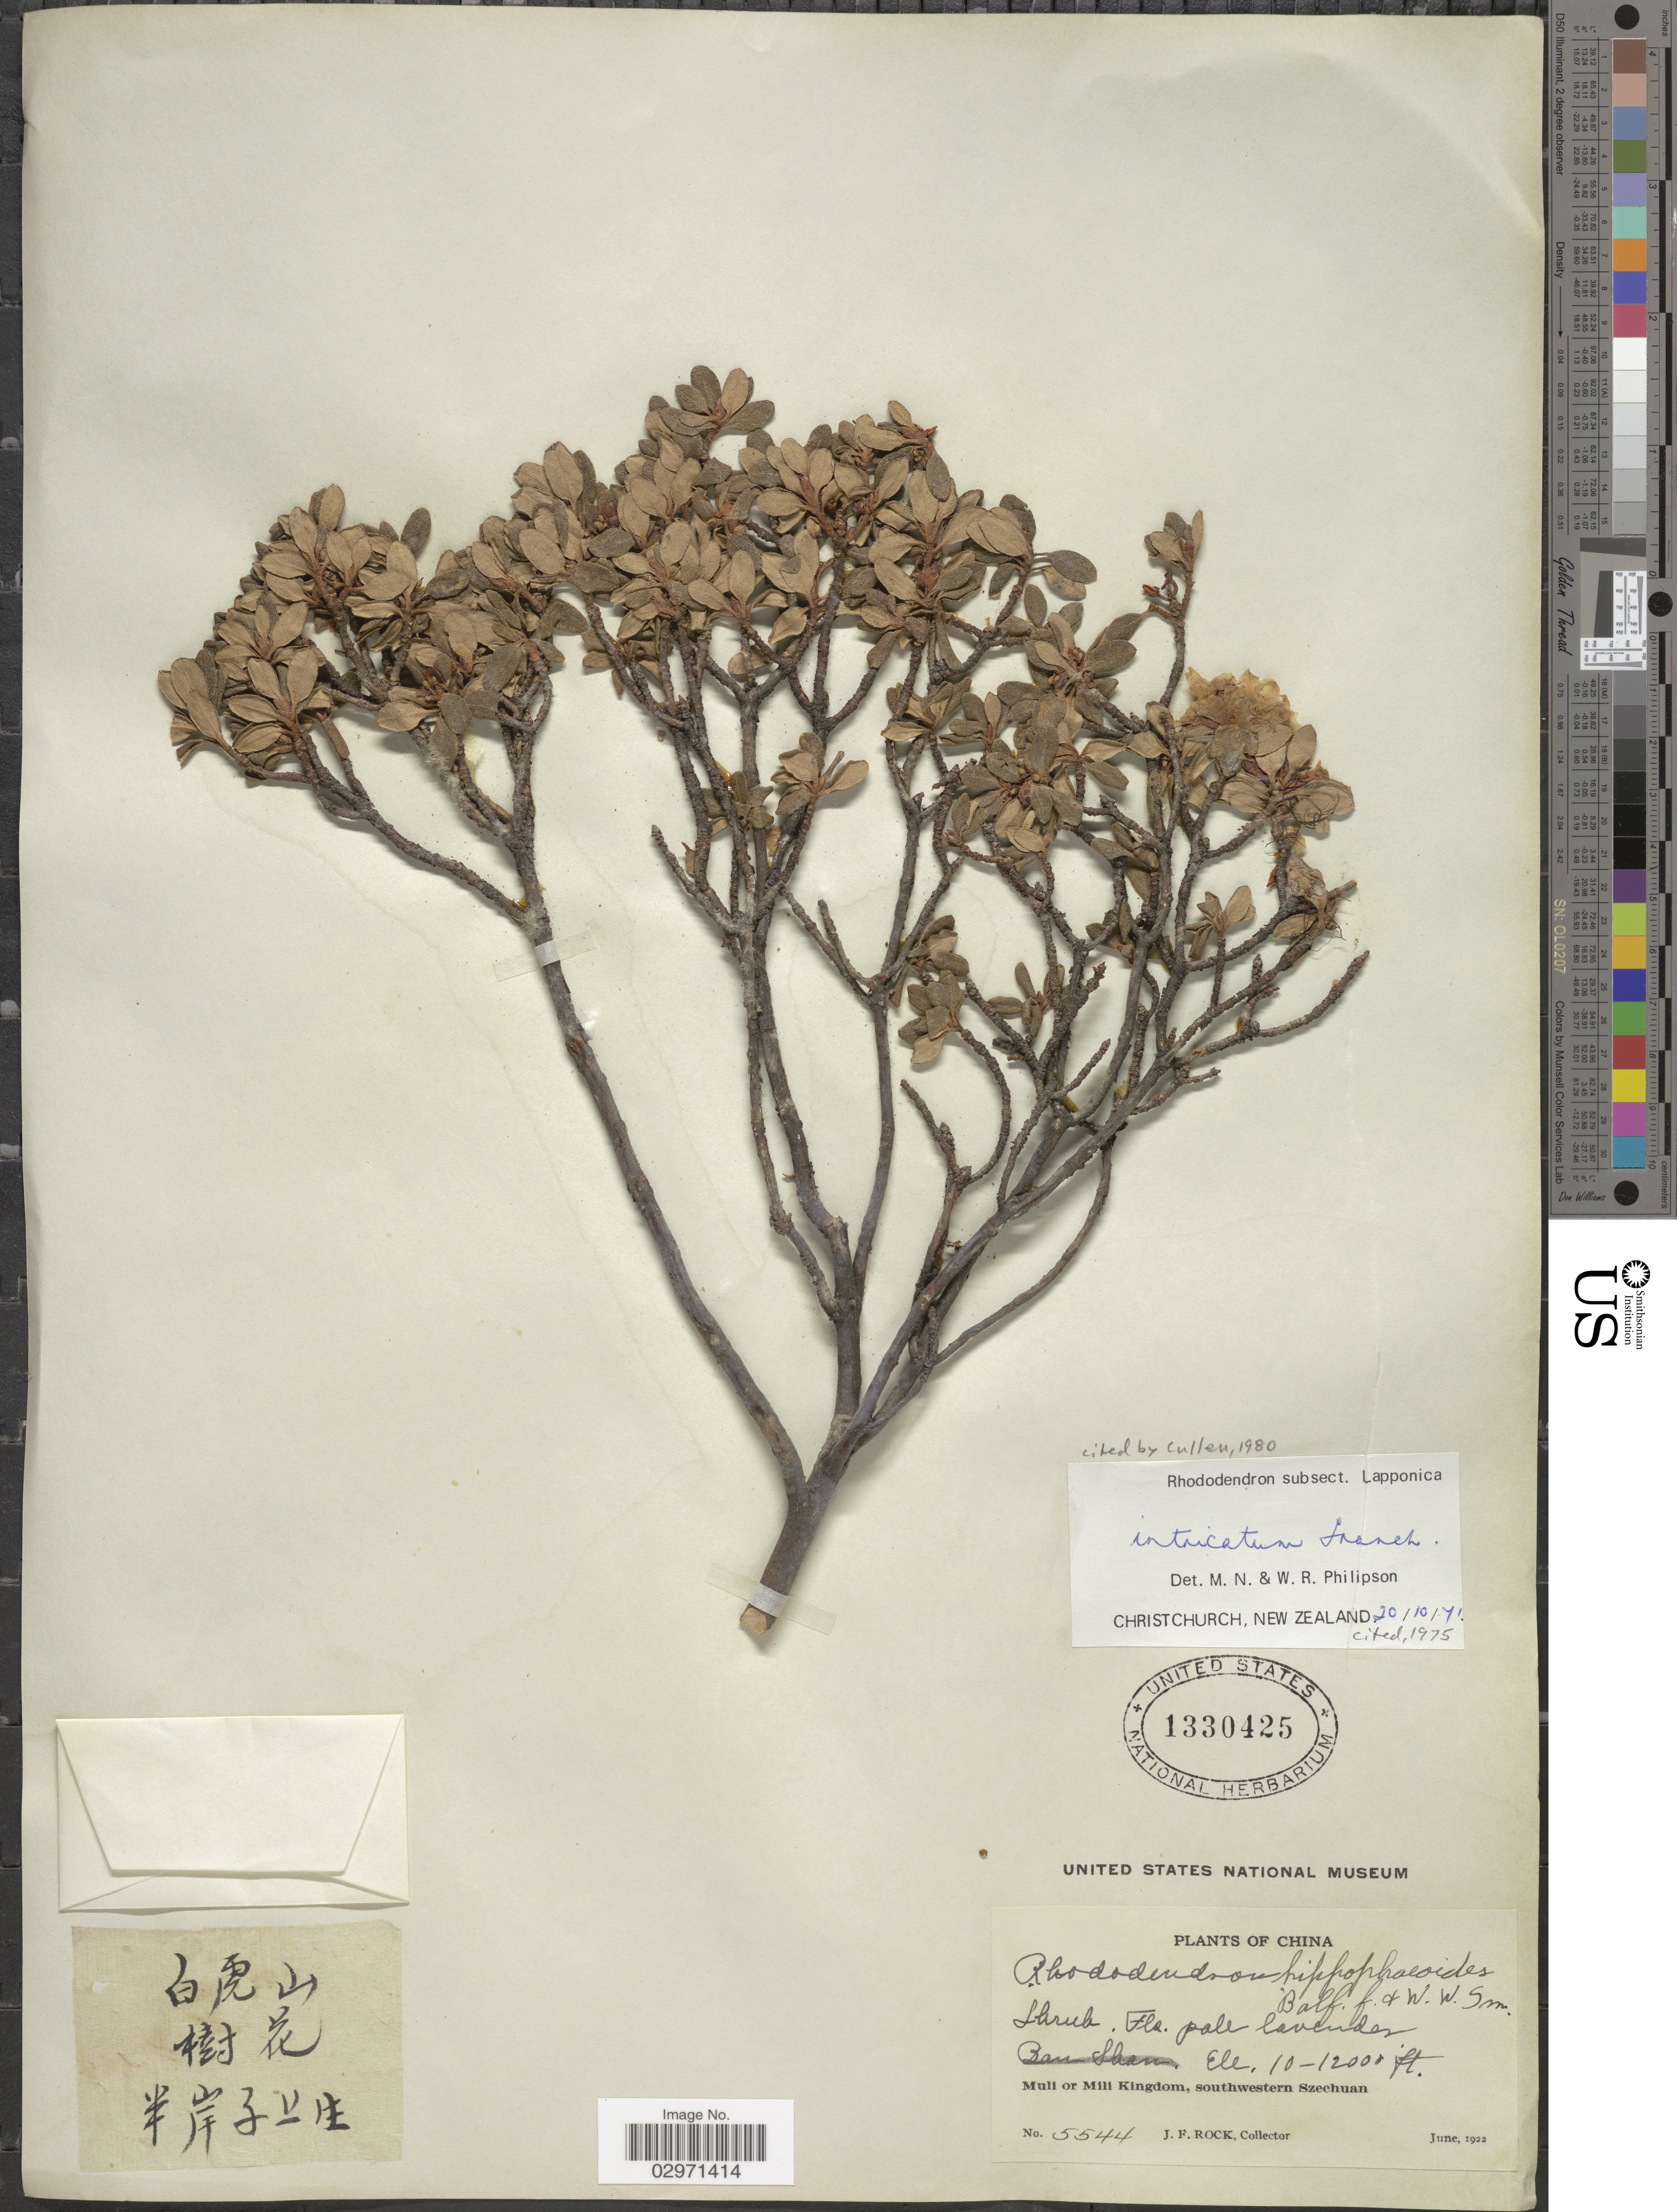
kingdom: Plantae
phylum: Tracheophyta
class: Magnoliopsida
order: Ericales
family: Ericaceae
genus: Rhododendron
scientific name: Rhododendron intricatum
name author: Franch.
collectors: J. Rock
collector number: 5544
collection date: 1922-06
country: China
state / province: Sichuan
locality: Muli of Mili Kingdom, southwestern Szechuan.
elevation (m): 3048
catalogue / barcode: US 1330425